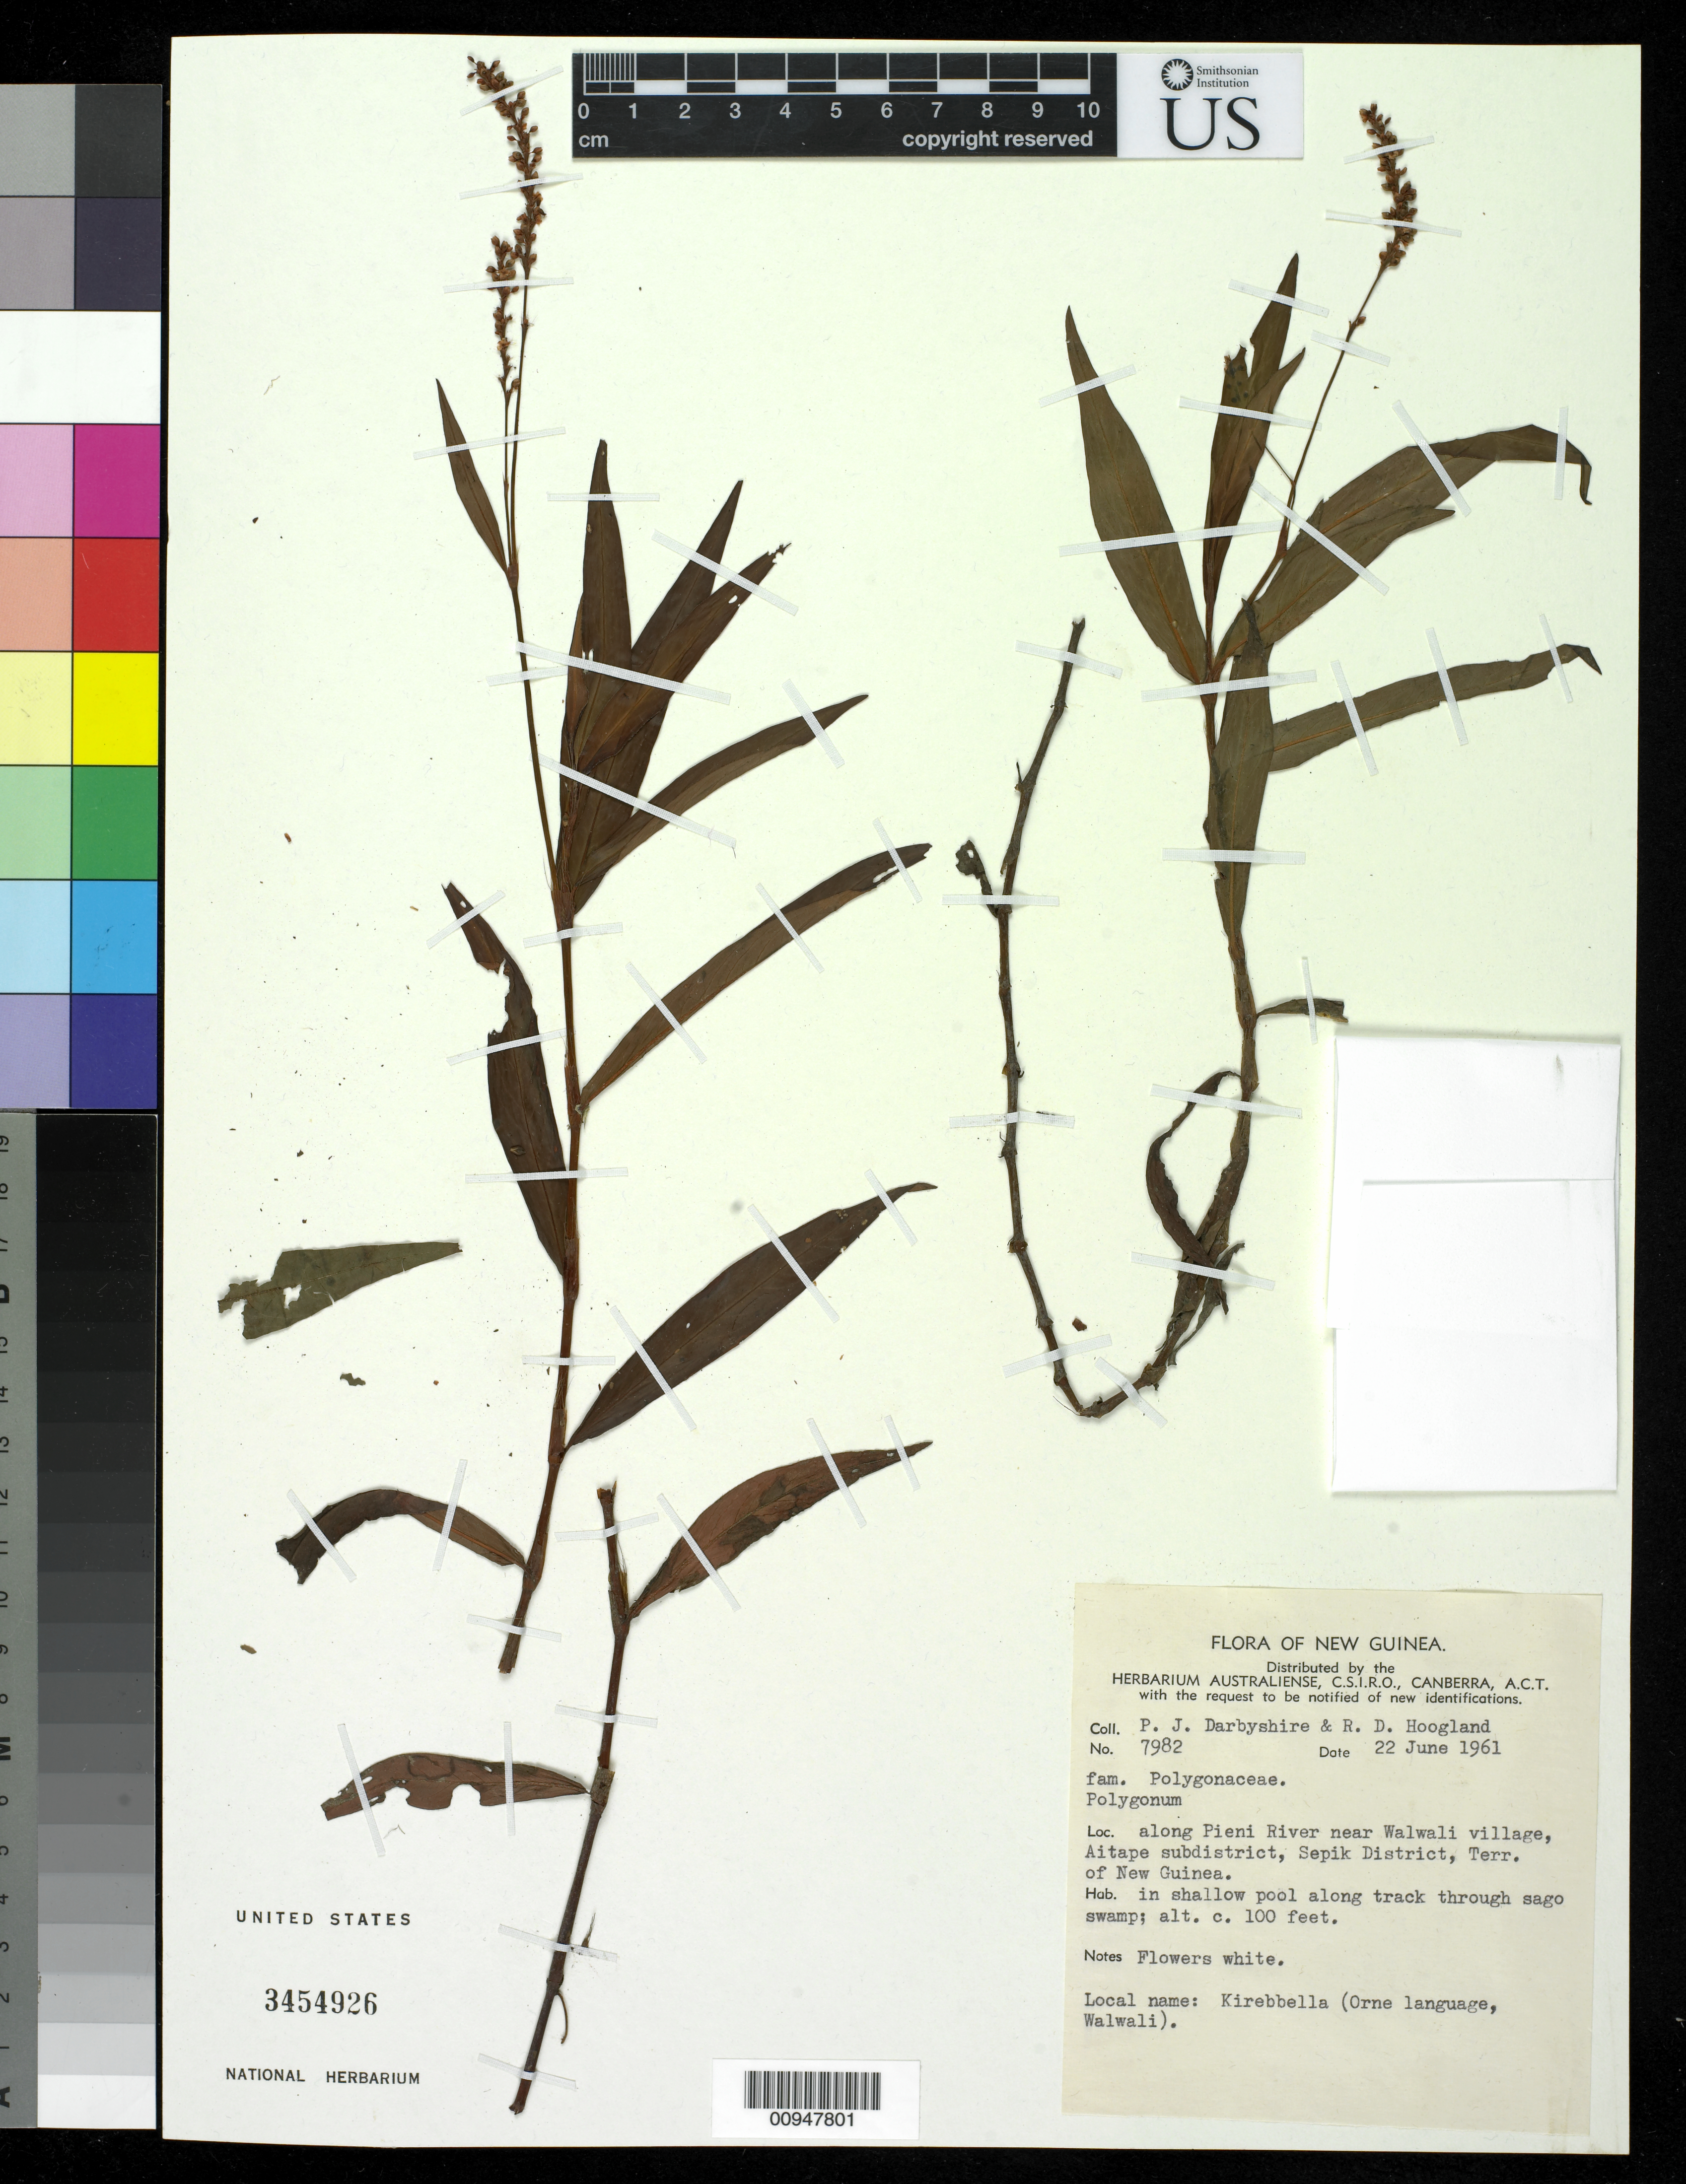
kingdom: Plantae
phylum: Tracheophyta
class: Magnoliopsida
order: Caryophyllales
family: Polygonaceae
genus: Persicaria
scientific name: Persicaria sp.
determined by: Wagner, W. L., (BOT), Smithsonian Institution - National Museum of Natural History (UNITED STATES)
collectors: P. Darbyshire & R. D. Hoogland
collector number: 7982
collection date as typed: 22 Jun 1961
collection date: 1961-06-22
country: Papua New Guinea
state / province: Sandaun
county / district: Aitape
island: New Guinea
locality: Along Pieni River near Walwali village, Aitape subdistrict.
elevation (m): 30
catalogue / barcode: US 3454926